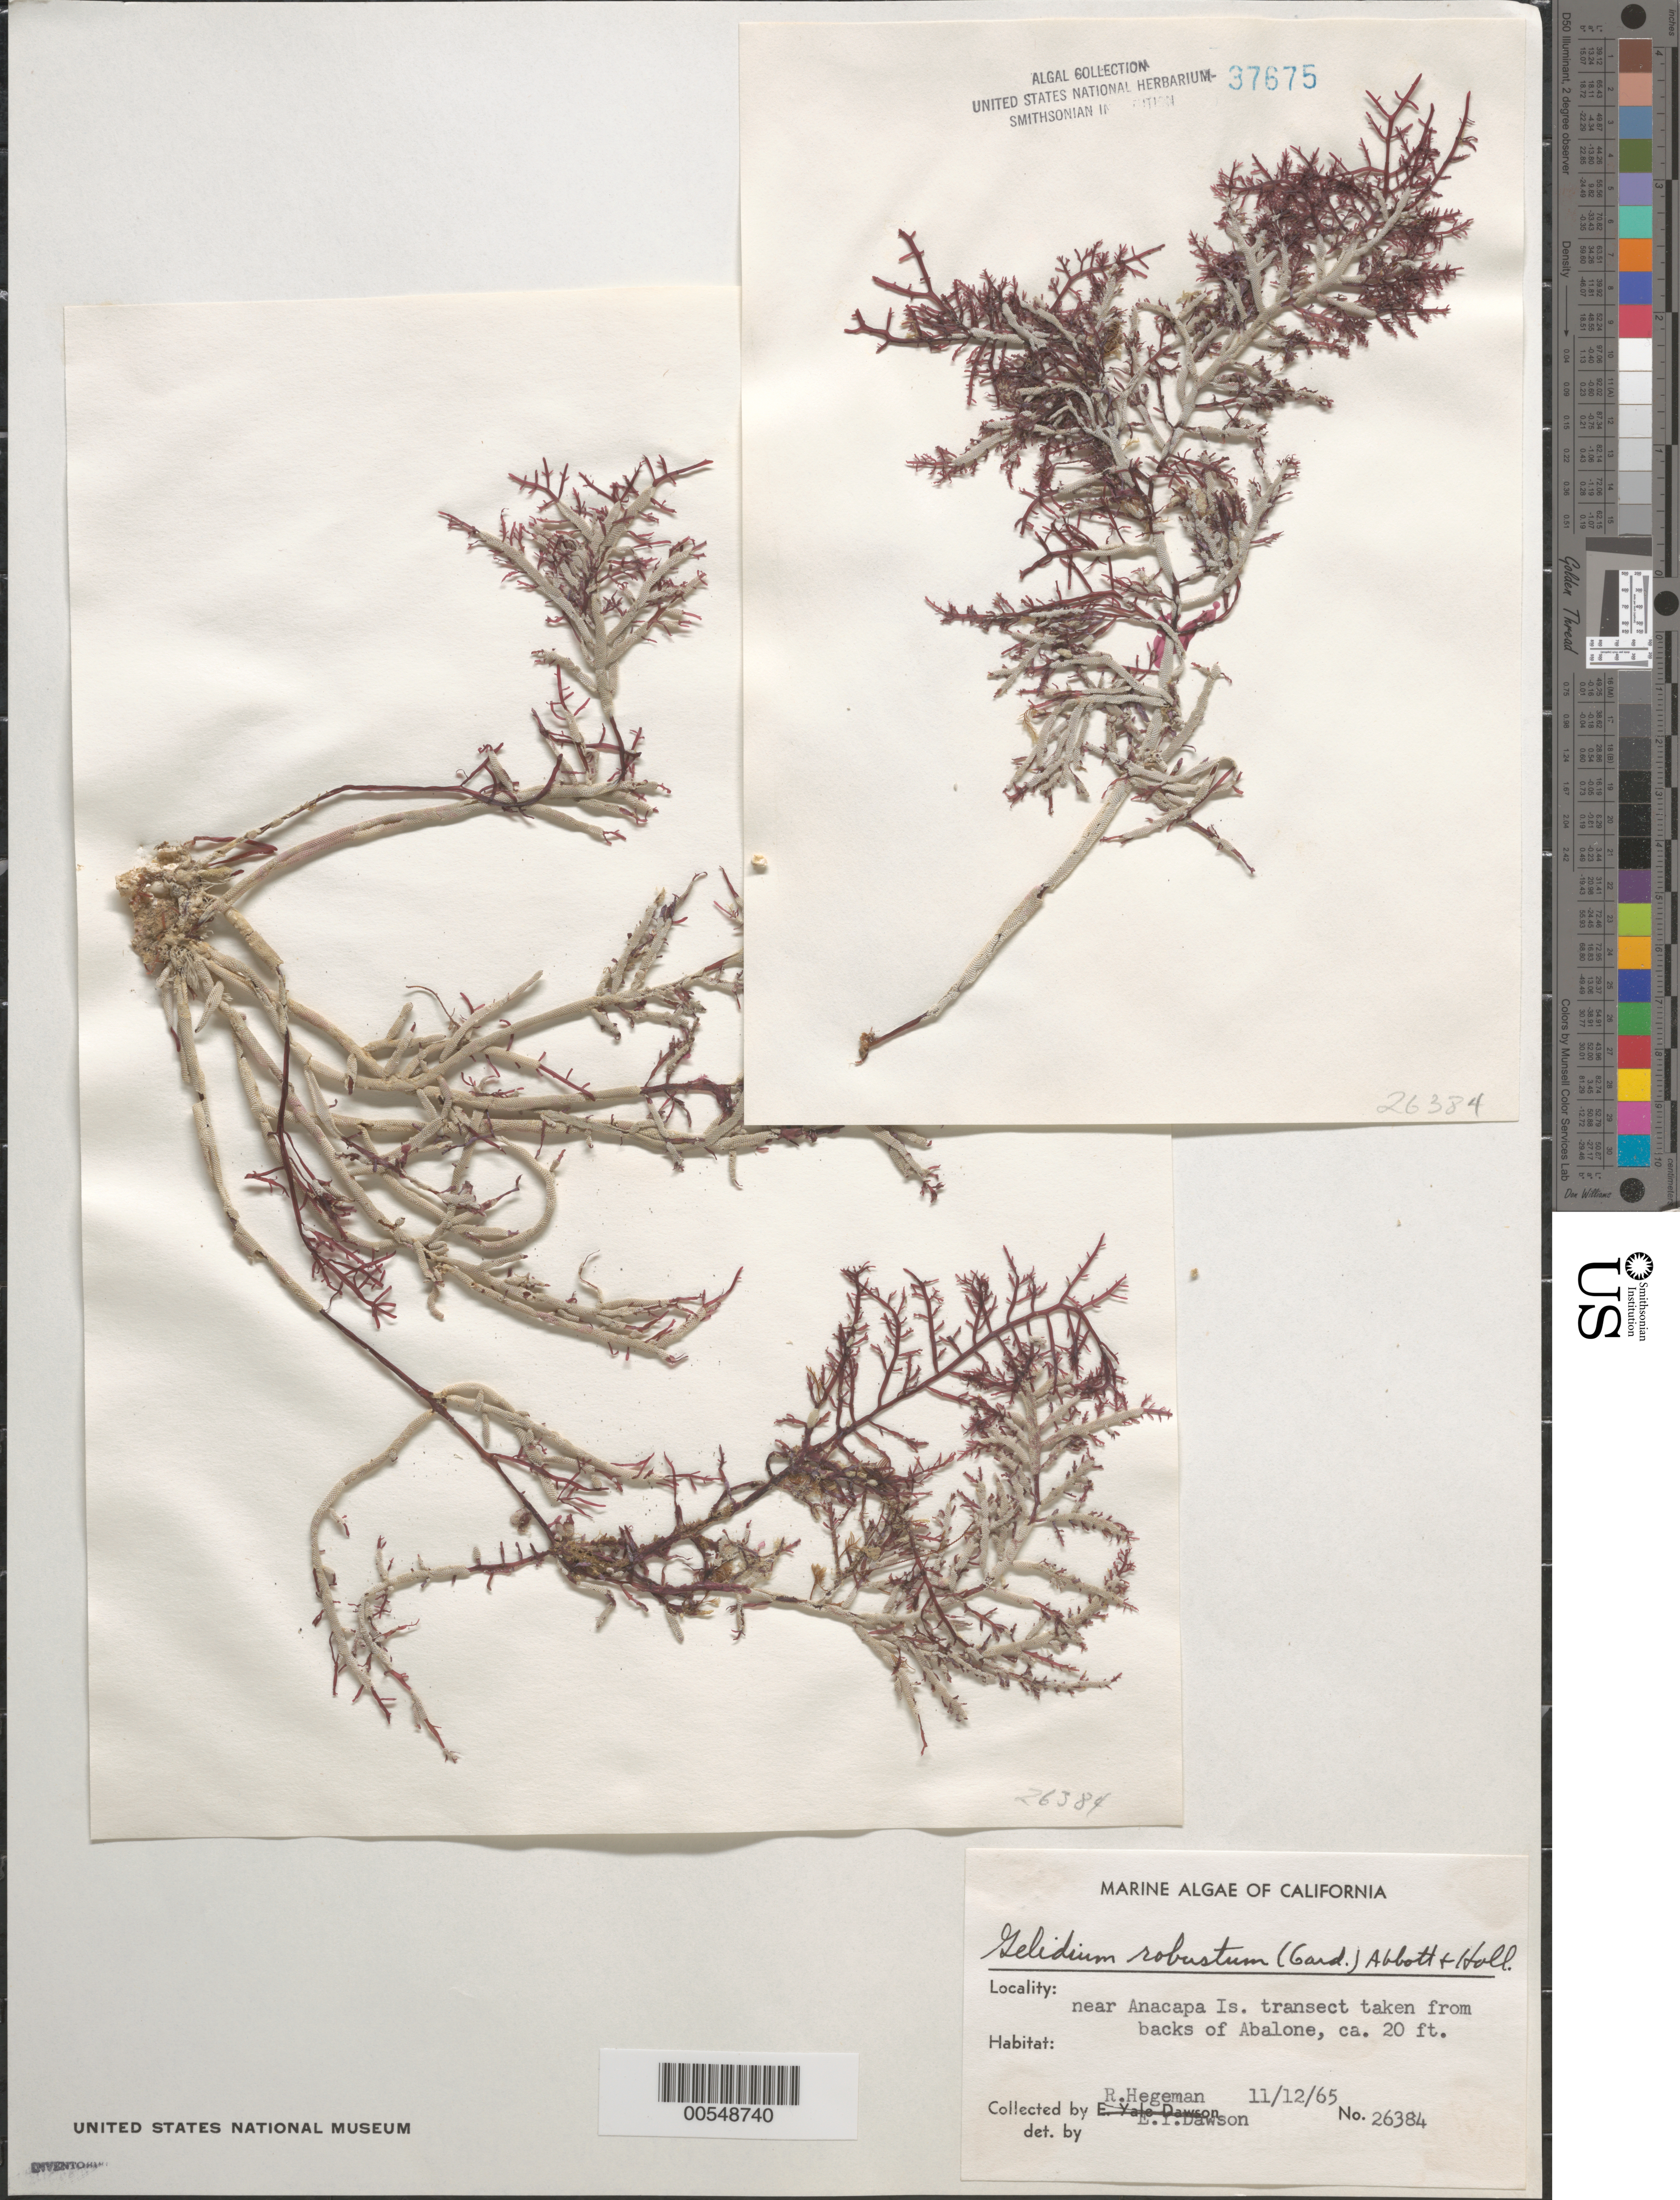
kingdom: Plantae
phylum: Rhodophyta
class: Florideophyceae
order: Gelidiales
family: Gelidiaceae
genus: Gelidium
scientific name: Gelidium robustum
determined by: Dawson, E. Y.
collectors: R. Hegeman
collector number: EYD 26384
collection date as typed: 12 Nov 1965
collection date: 1965-11-12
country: United States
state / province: California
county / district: Ventura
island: Anacapa Island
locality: Near the island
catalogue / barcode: US 37675